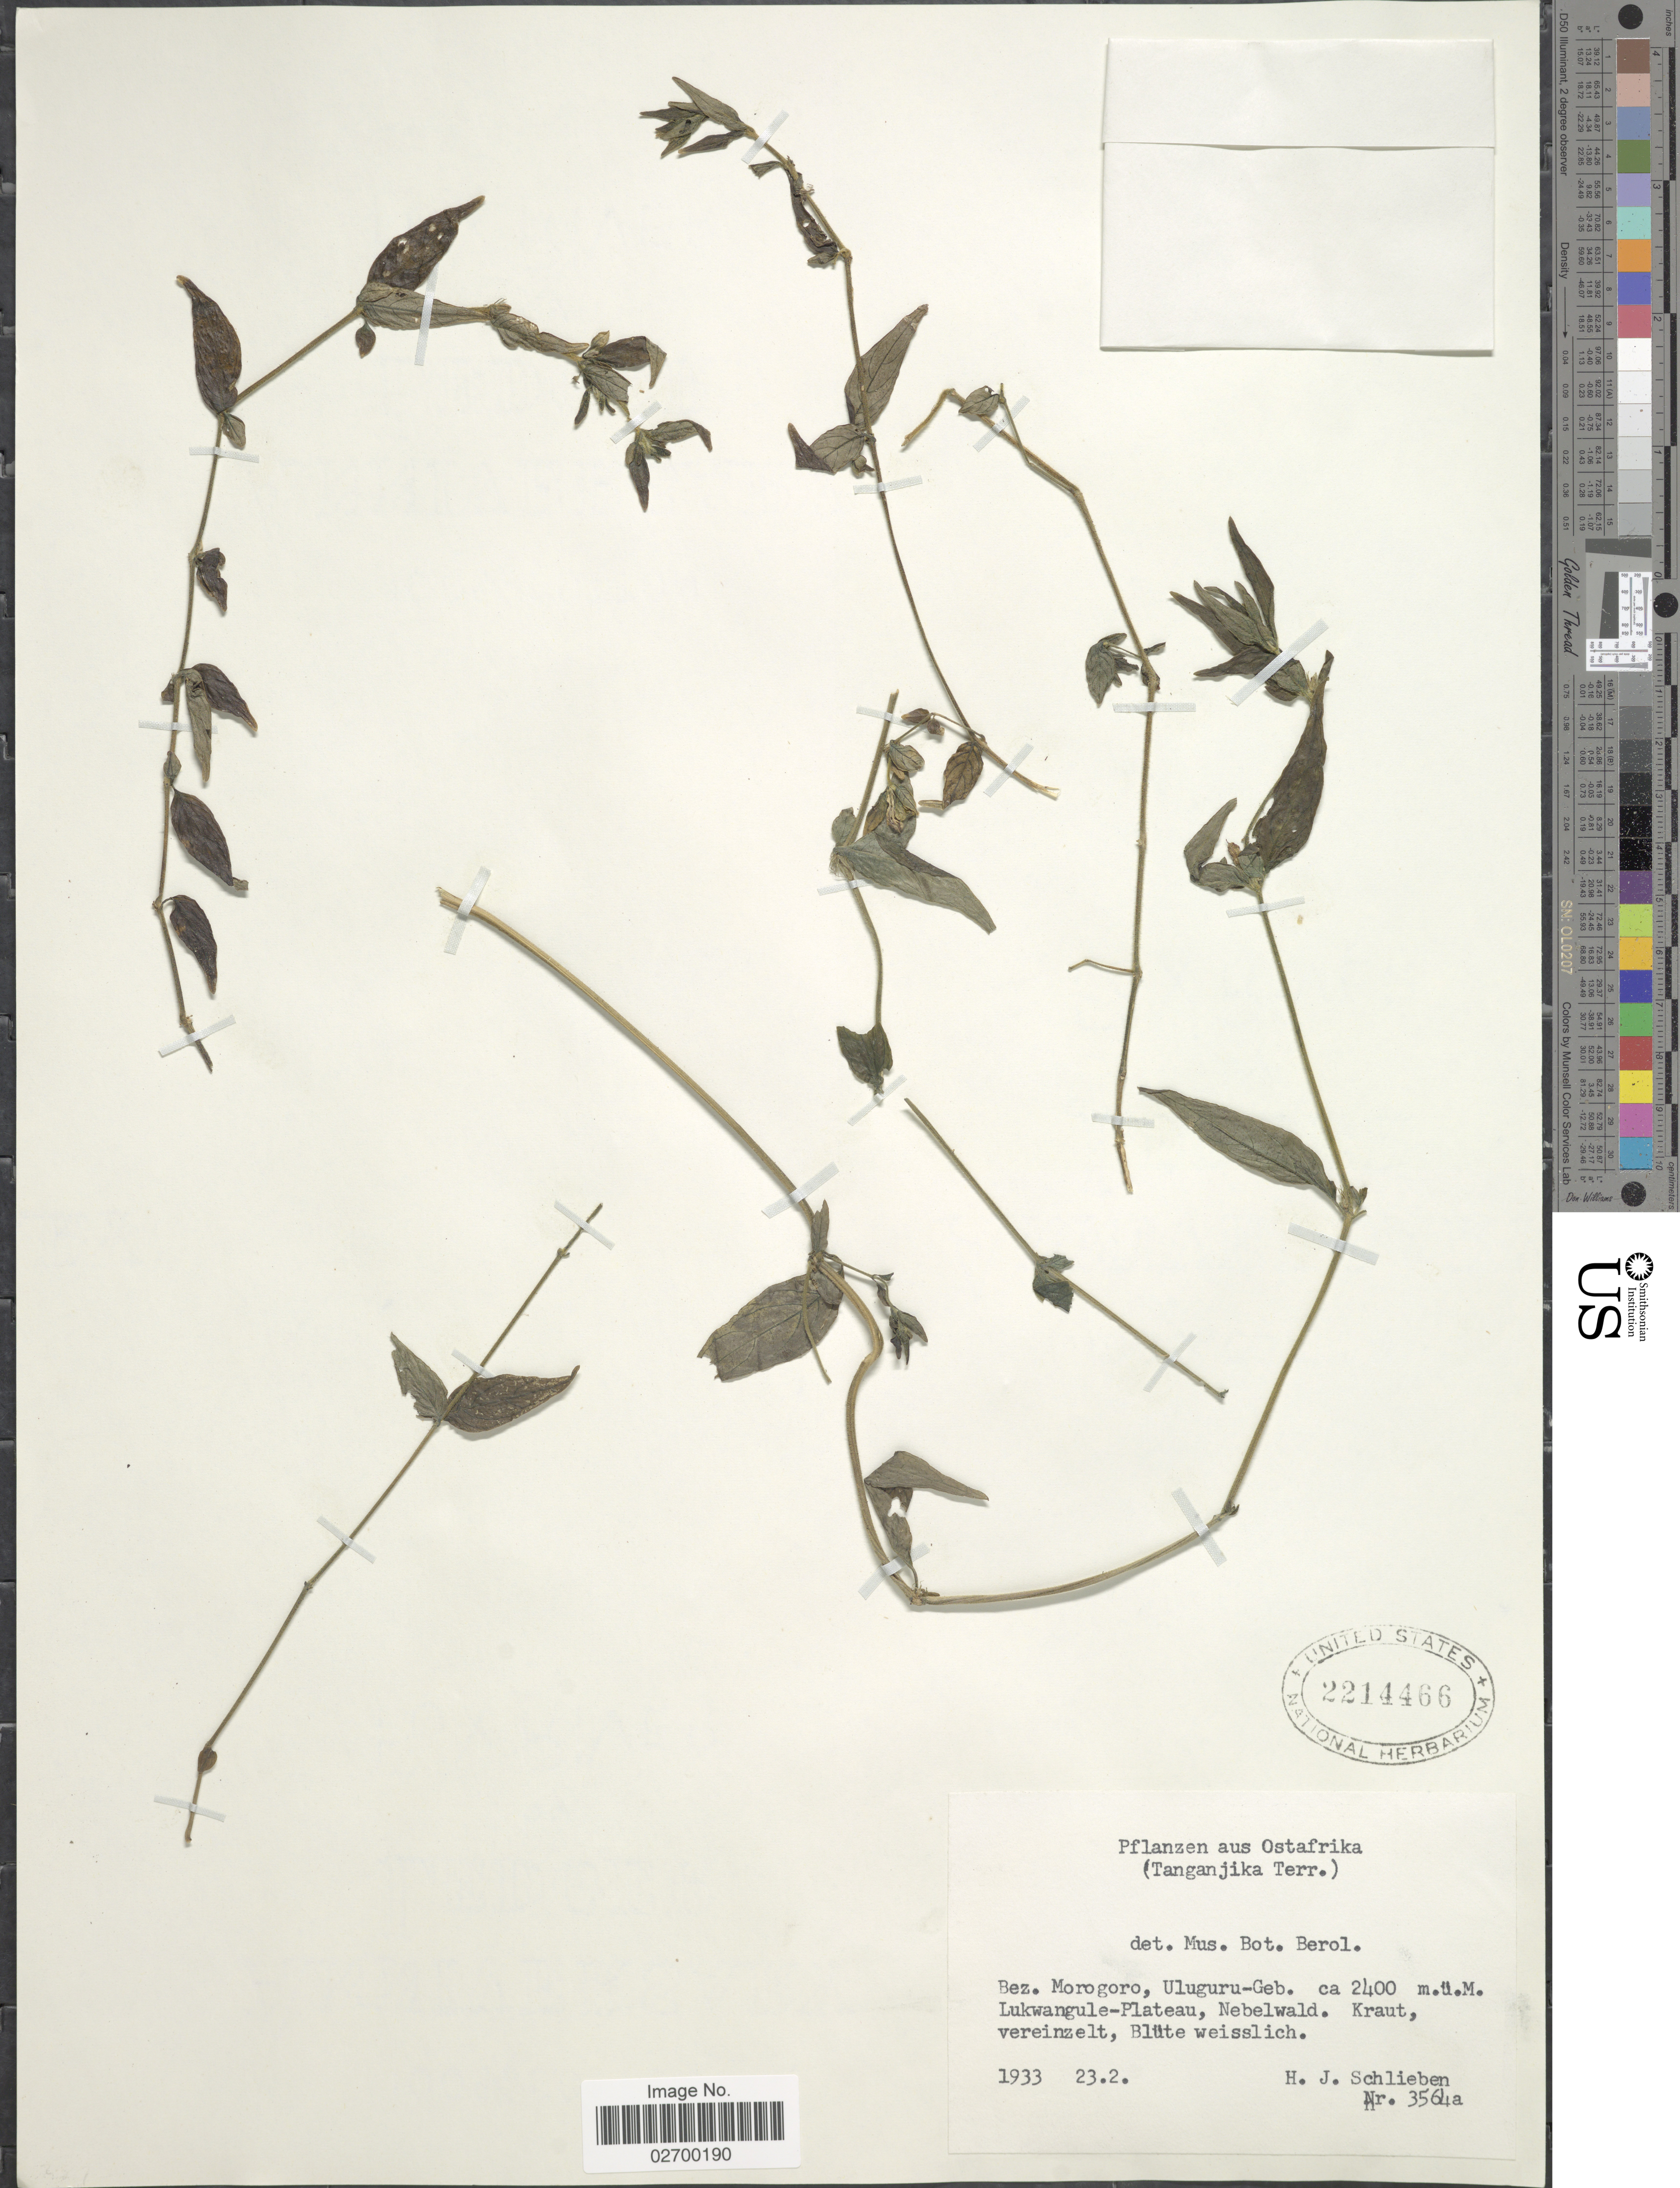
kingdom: Plantae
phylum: Tracheophyta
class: Magnoliopsida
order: Gentianales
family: Rubiaceae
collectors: H. J. Schlieben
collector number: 3564a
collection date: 1933-02-23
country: Tanzania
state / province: Morogoro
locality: Ostafrika. (Tanganjika Terr.) Bez. Morogoro, Uluguru-Geb. Lukwangule-Plateau, Nebelwald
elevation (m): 2400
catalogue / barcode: US 2214466